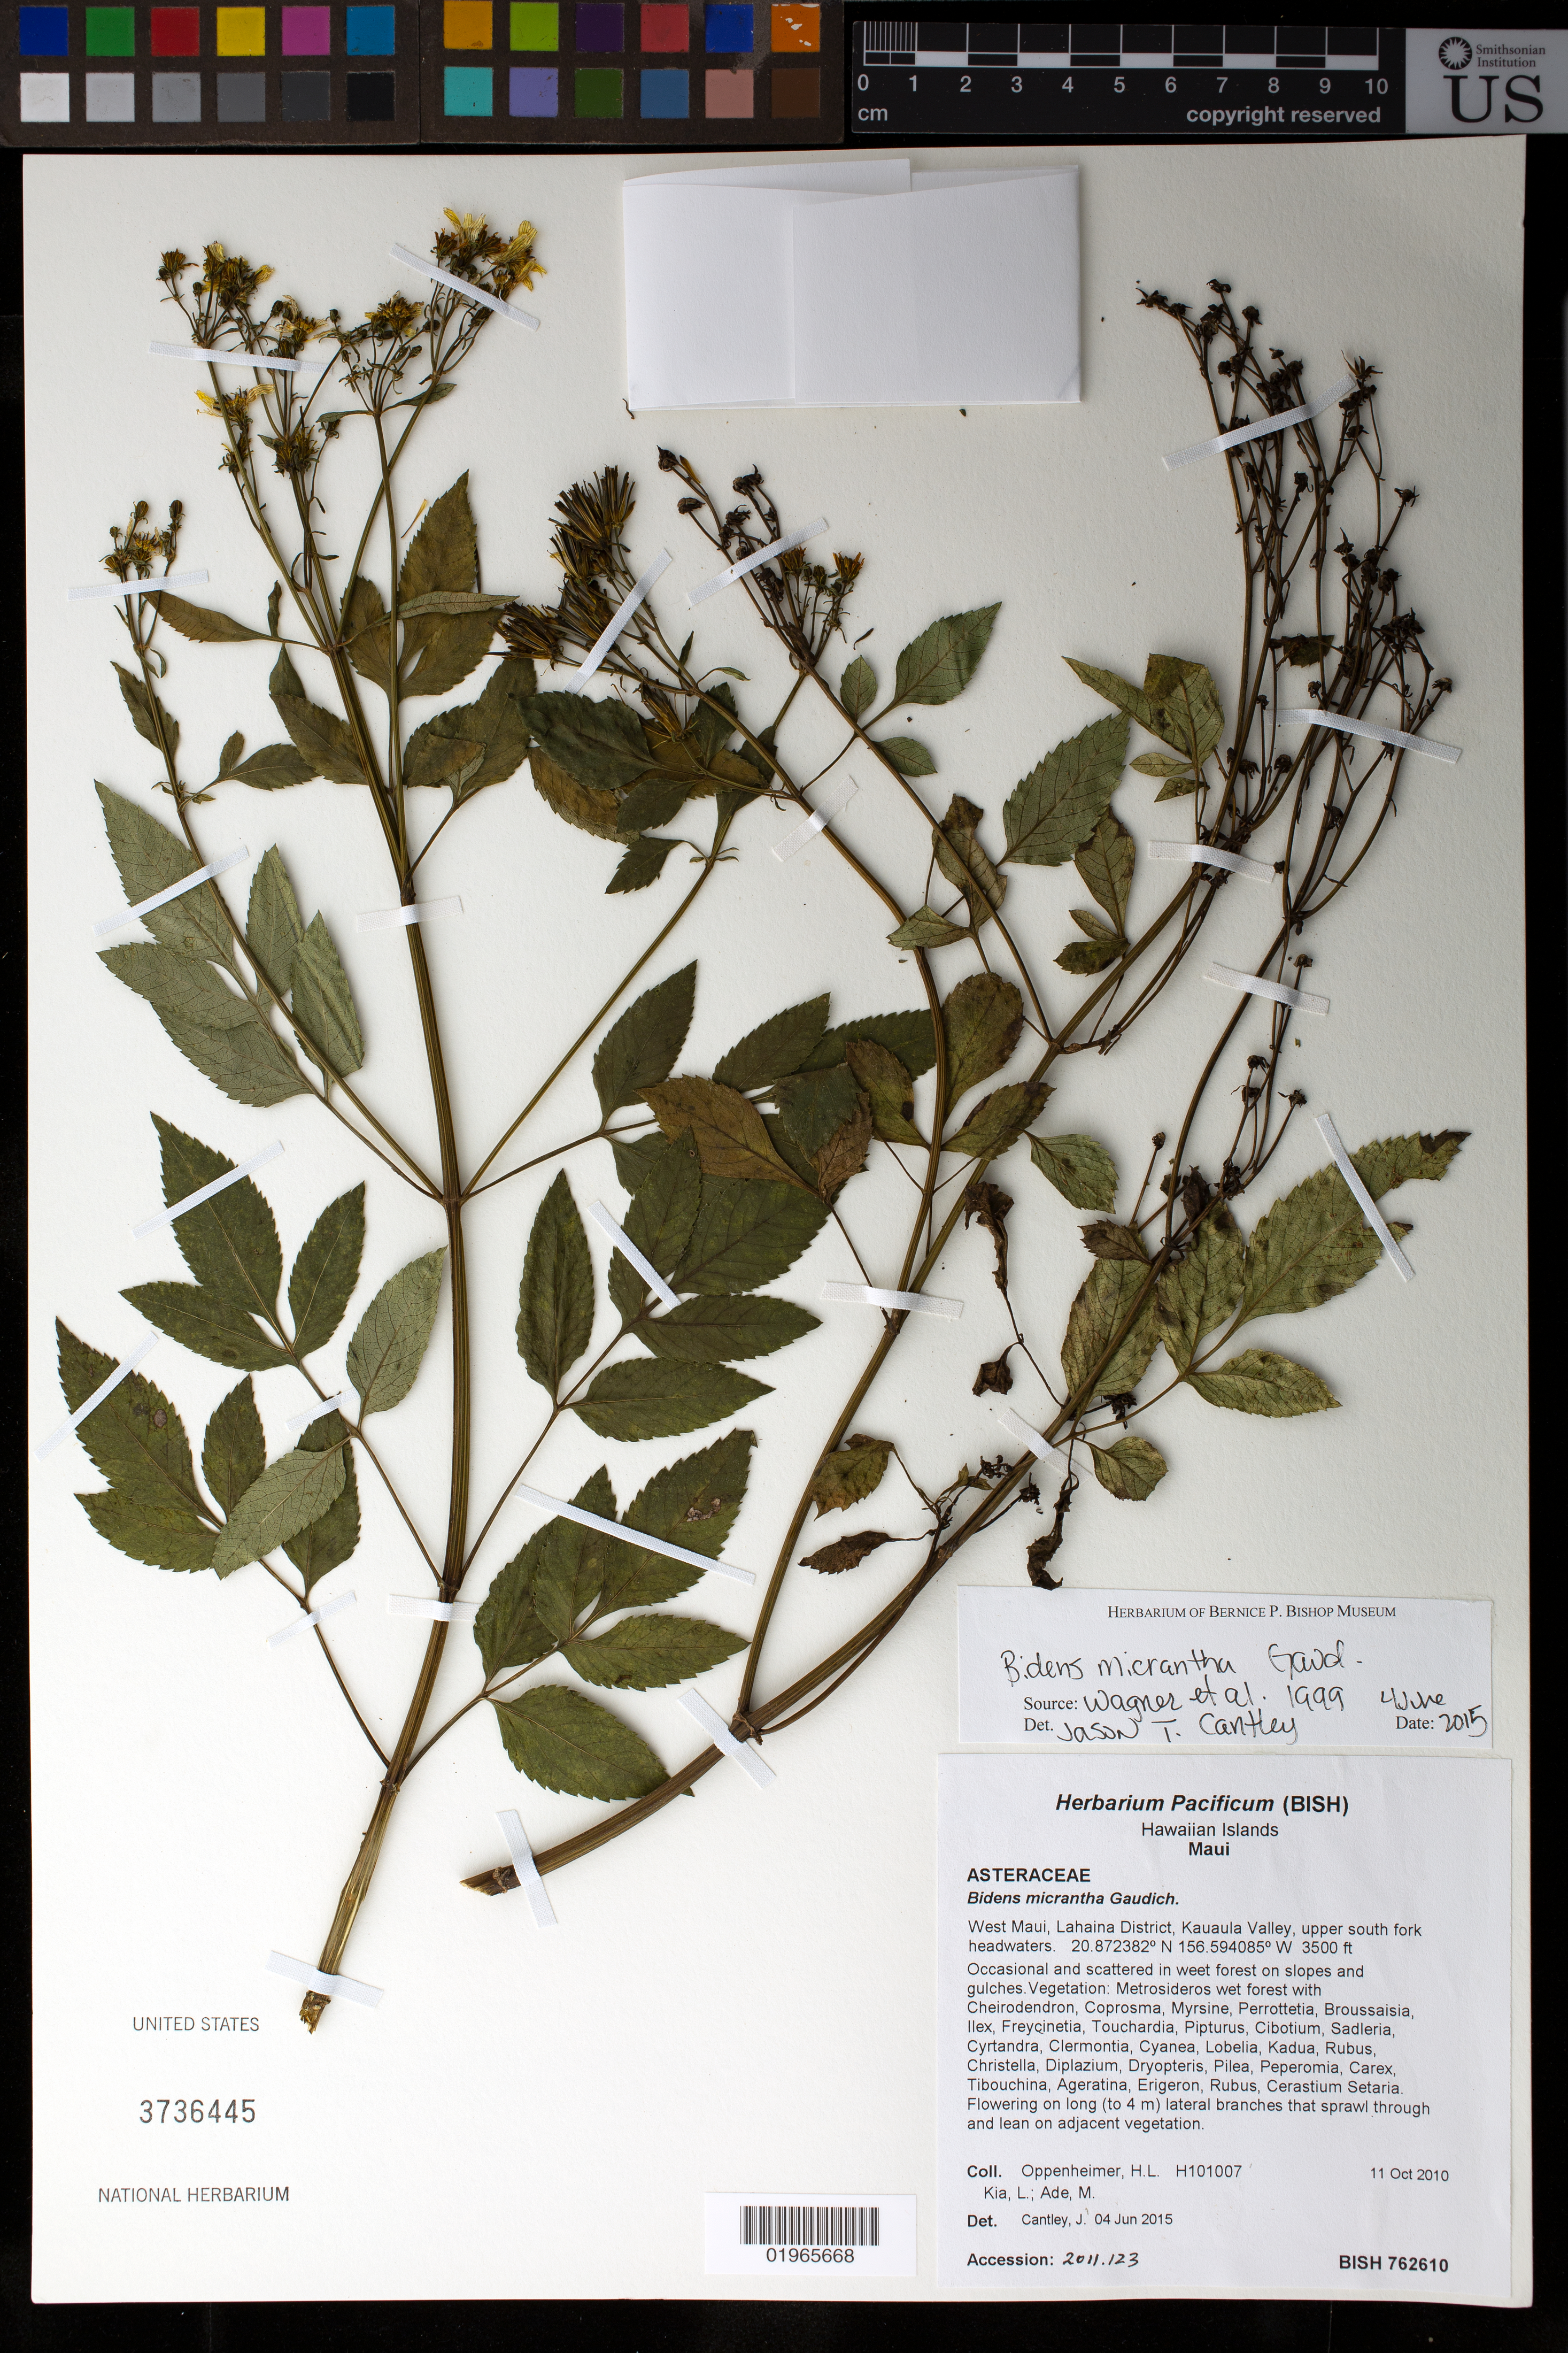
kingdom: Plantae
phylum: Tracheophyta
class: Magnoliopsida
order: Asterales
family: Asteraceae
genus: Bidens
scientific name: Bidens micrantha subsp. micrantha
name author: Gaudich. ex Cass.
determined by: Wagner, W. L., (BOT), Smithsonian Institution - National Museum of Natural History (UNITED STATES)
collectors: H. L. Oppenheimer, L. Kia & M. Ade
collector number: H101007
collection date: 2010-10-11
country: United States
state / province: Hawaii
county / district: Maui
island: Maui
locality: West Maui, Lahaina District, Kauaula Valley, upper south fork headwaters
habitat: Wet forest on slopes and gulches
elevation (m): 1067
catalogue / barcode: US 3736445